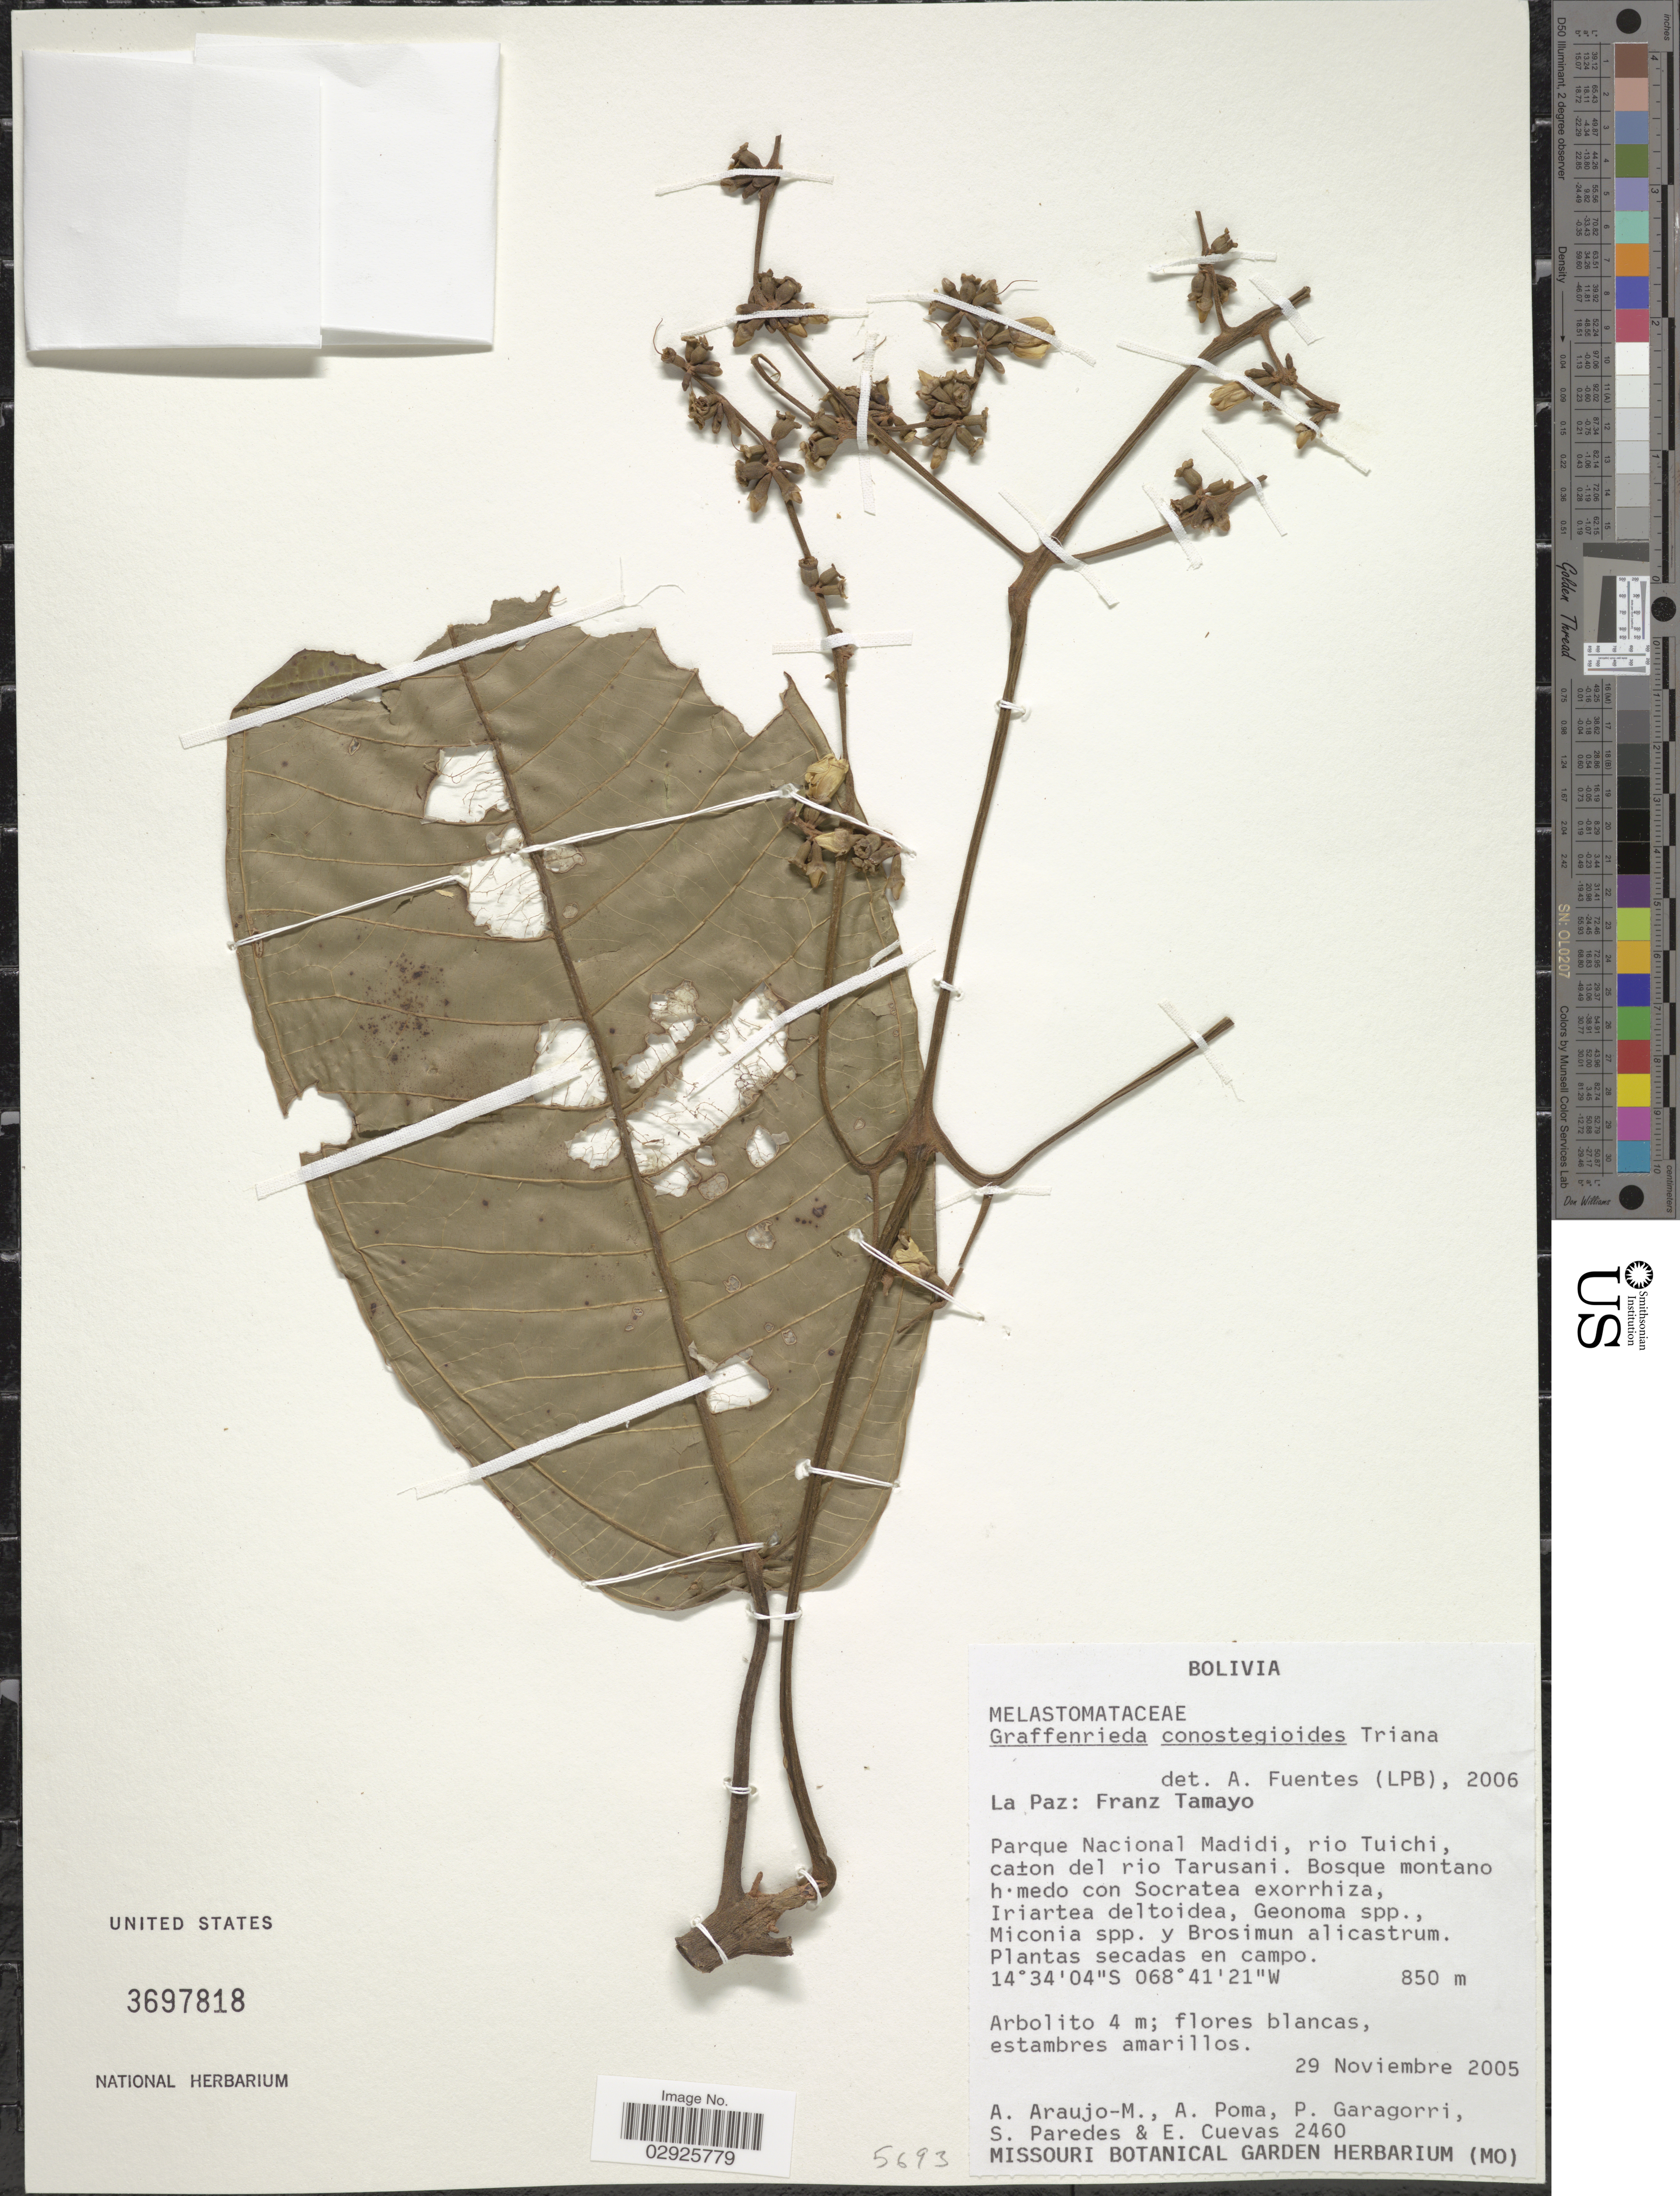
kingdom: Plantae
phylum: Tracheophyta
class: Magnoliopsida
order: Myrtales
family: Melastomataceae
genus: Graffenrieda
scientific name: Graffenrieda conostegioides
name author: Triana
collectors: A. Araujo-M., A. Poma, P. Garagorri, S. Paredes & E. Cuevas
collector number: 2460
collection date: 2005-11-29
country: Bolivia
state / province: La Paz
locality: Franz Tamayo. Parque Nacional Madidi, rio Tuichi, ca±on del rio Tarusani.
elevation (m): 850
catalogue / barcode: US 3697818